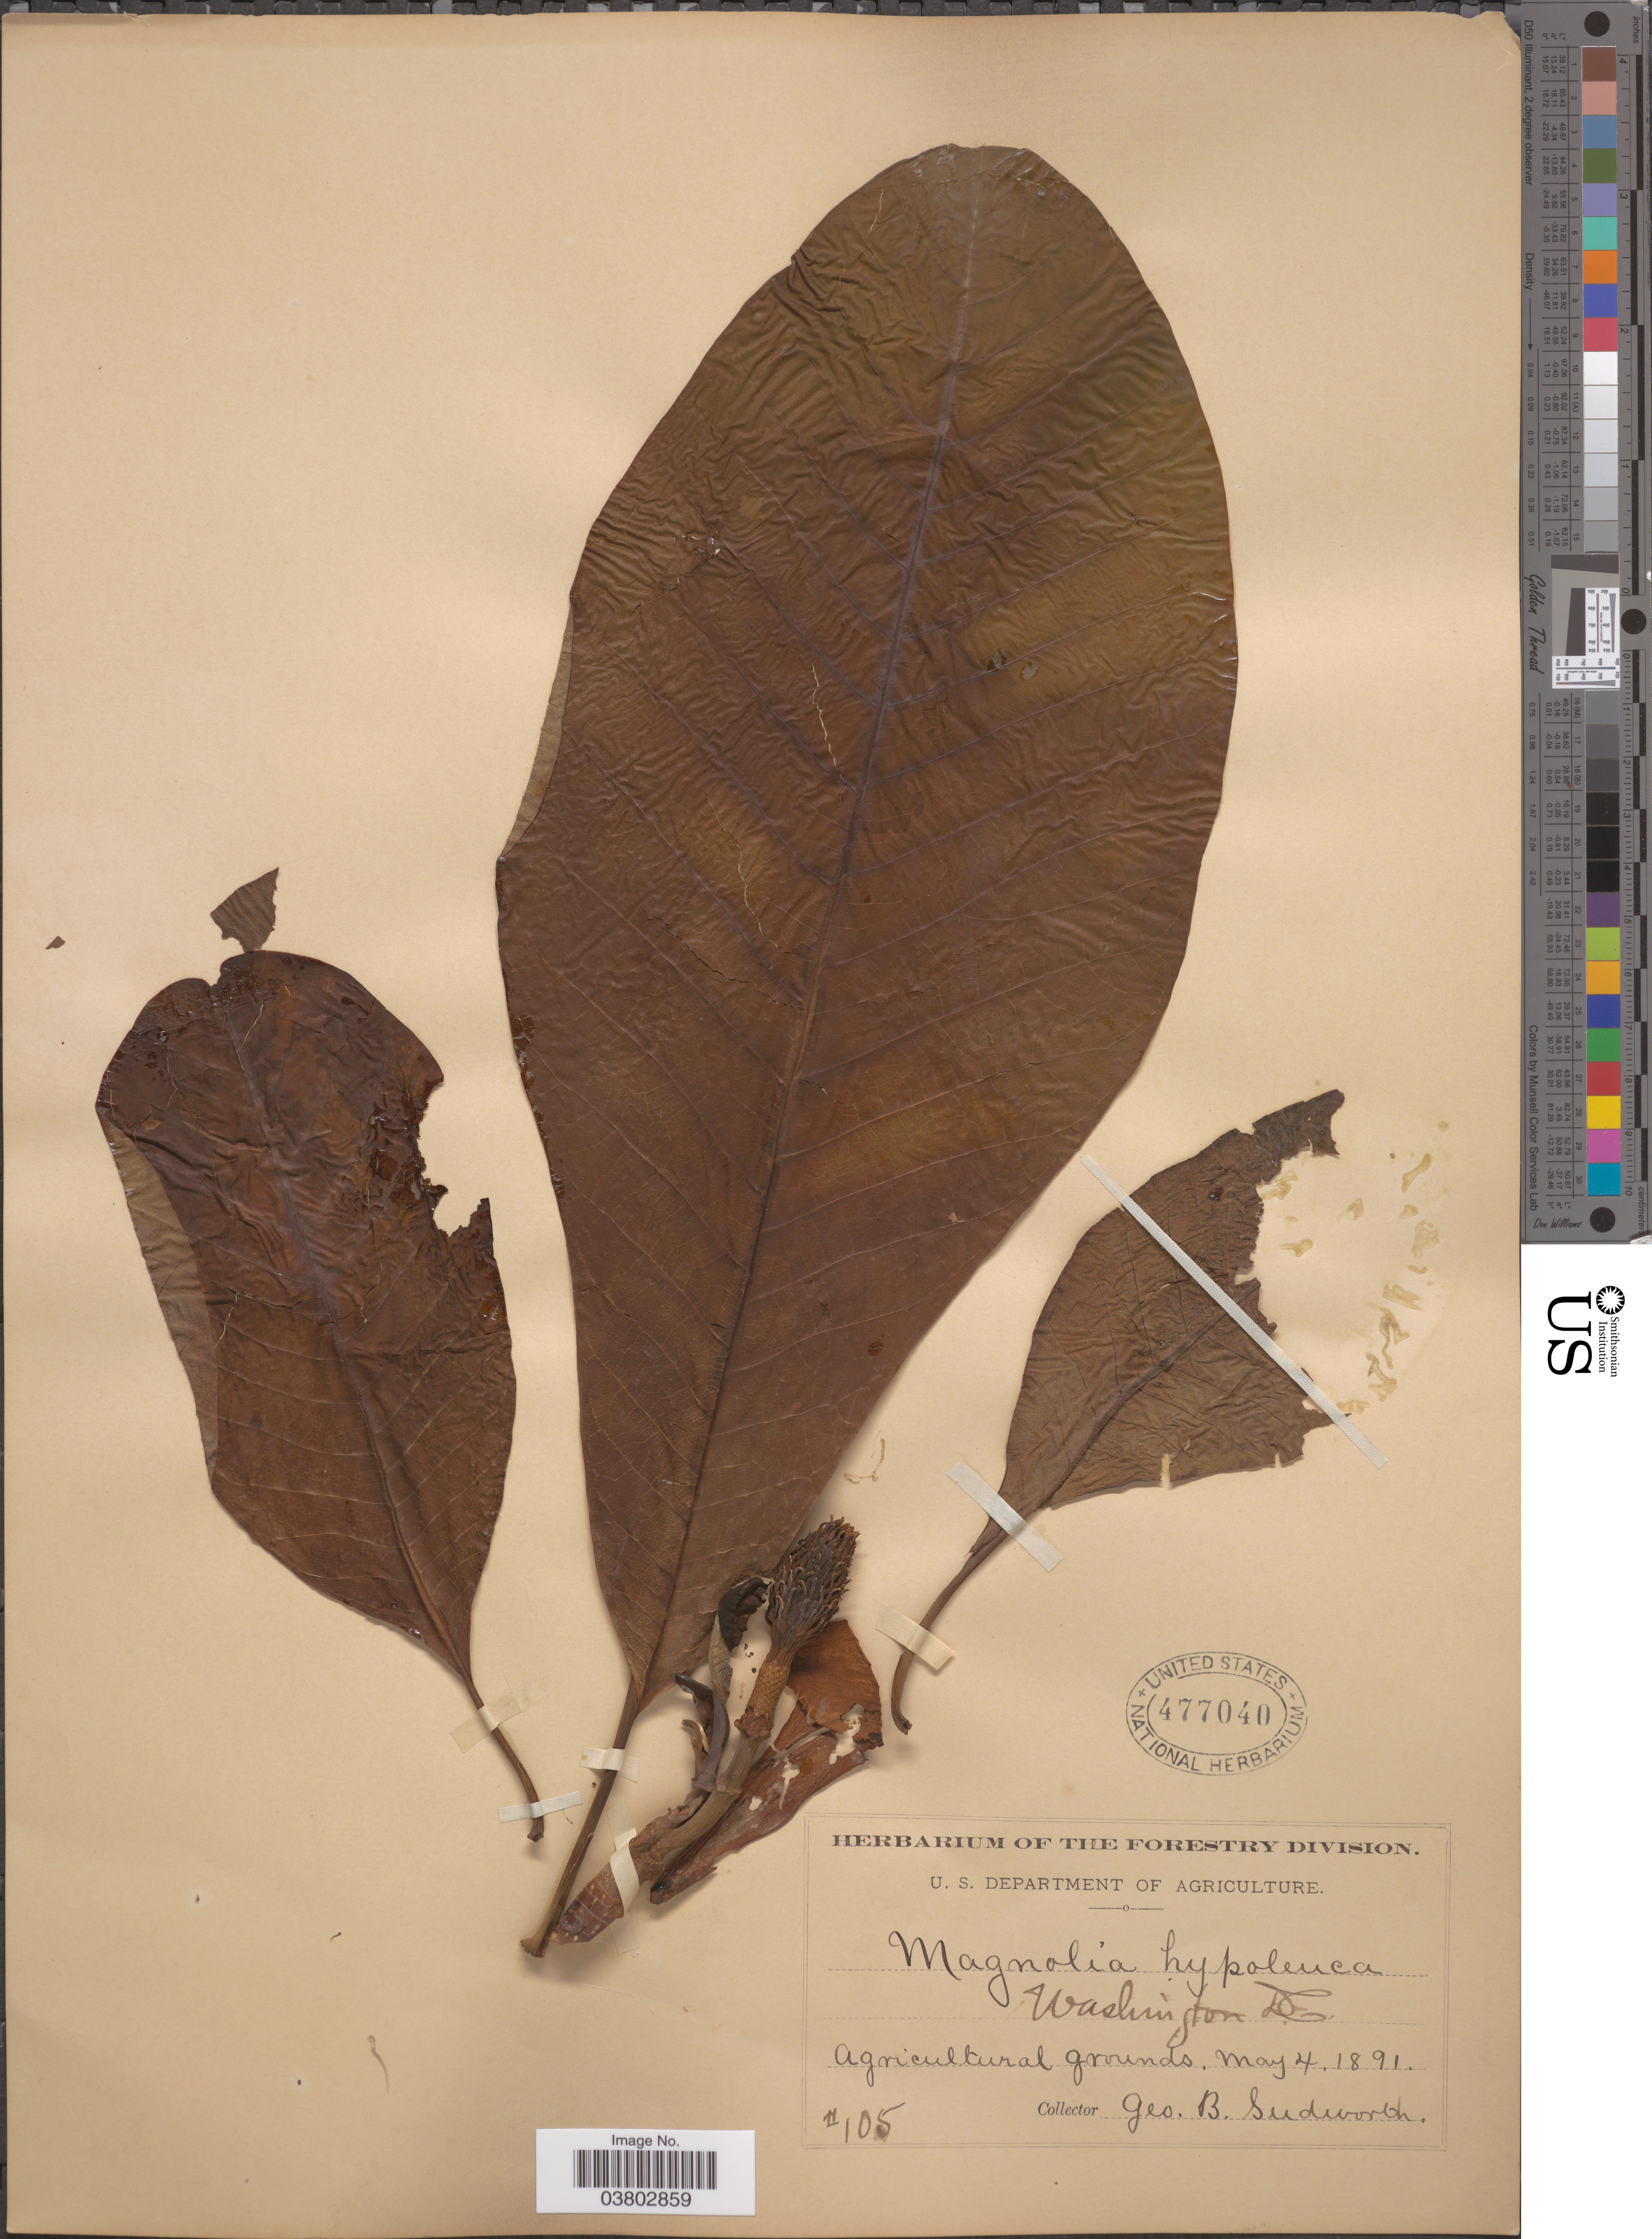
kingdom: Plantae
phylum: Tracheophyta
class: Magnoliopsida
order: Magnoliales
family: Magnoliaceae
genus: Magnolia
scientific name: Magnolia hypoleuca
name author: Siebold & Zucc.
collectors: G. B. Sudworth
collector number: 105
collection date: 1891-05-04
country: United States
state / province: District of Columbia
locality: Washington. Agricultural Grounds.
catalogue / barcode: US 477040